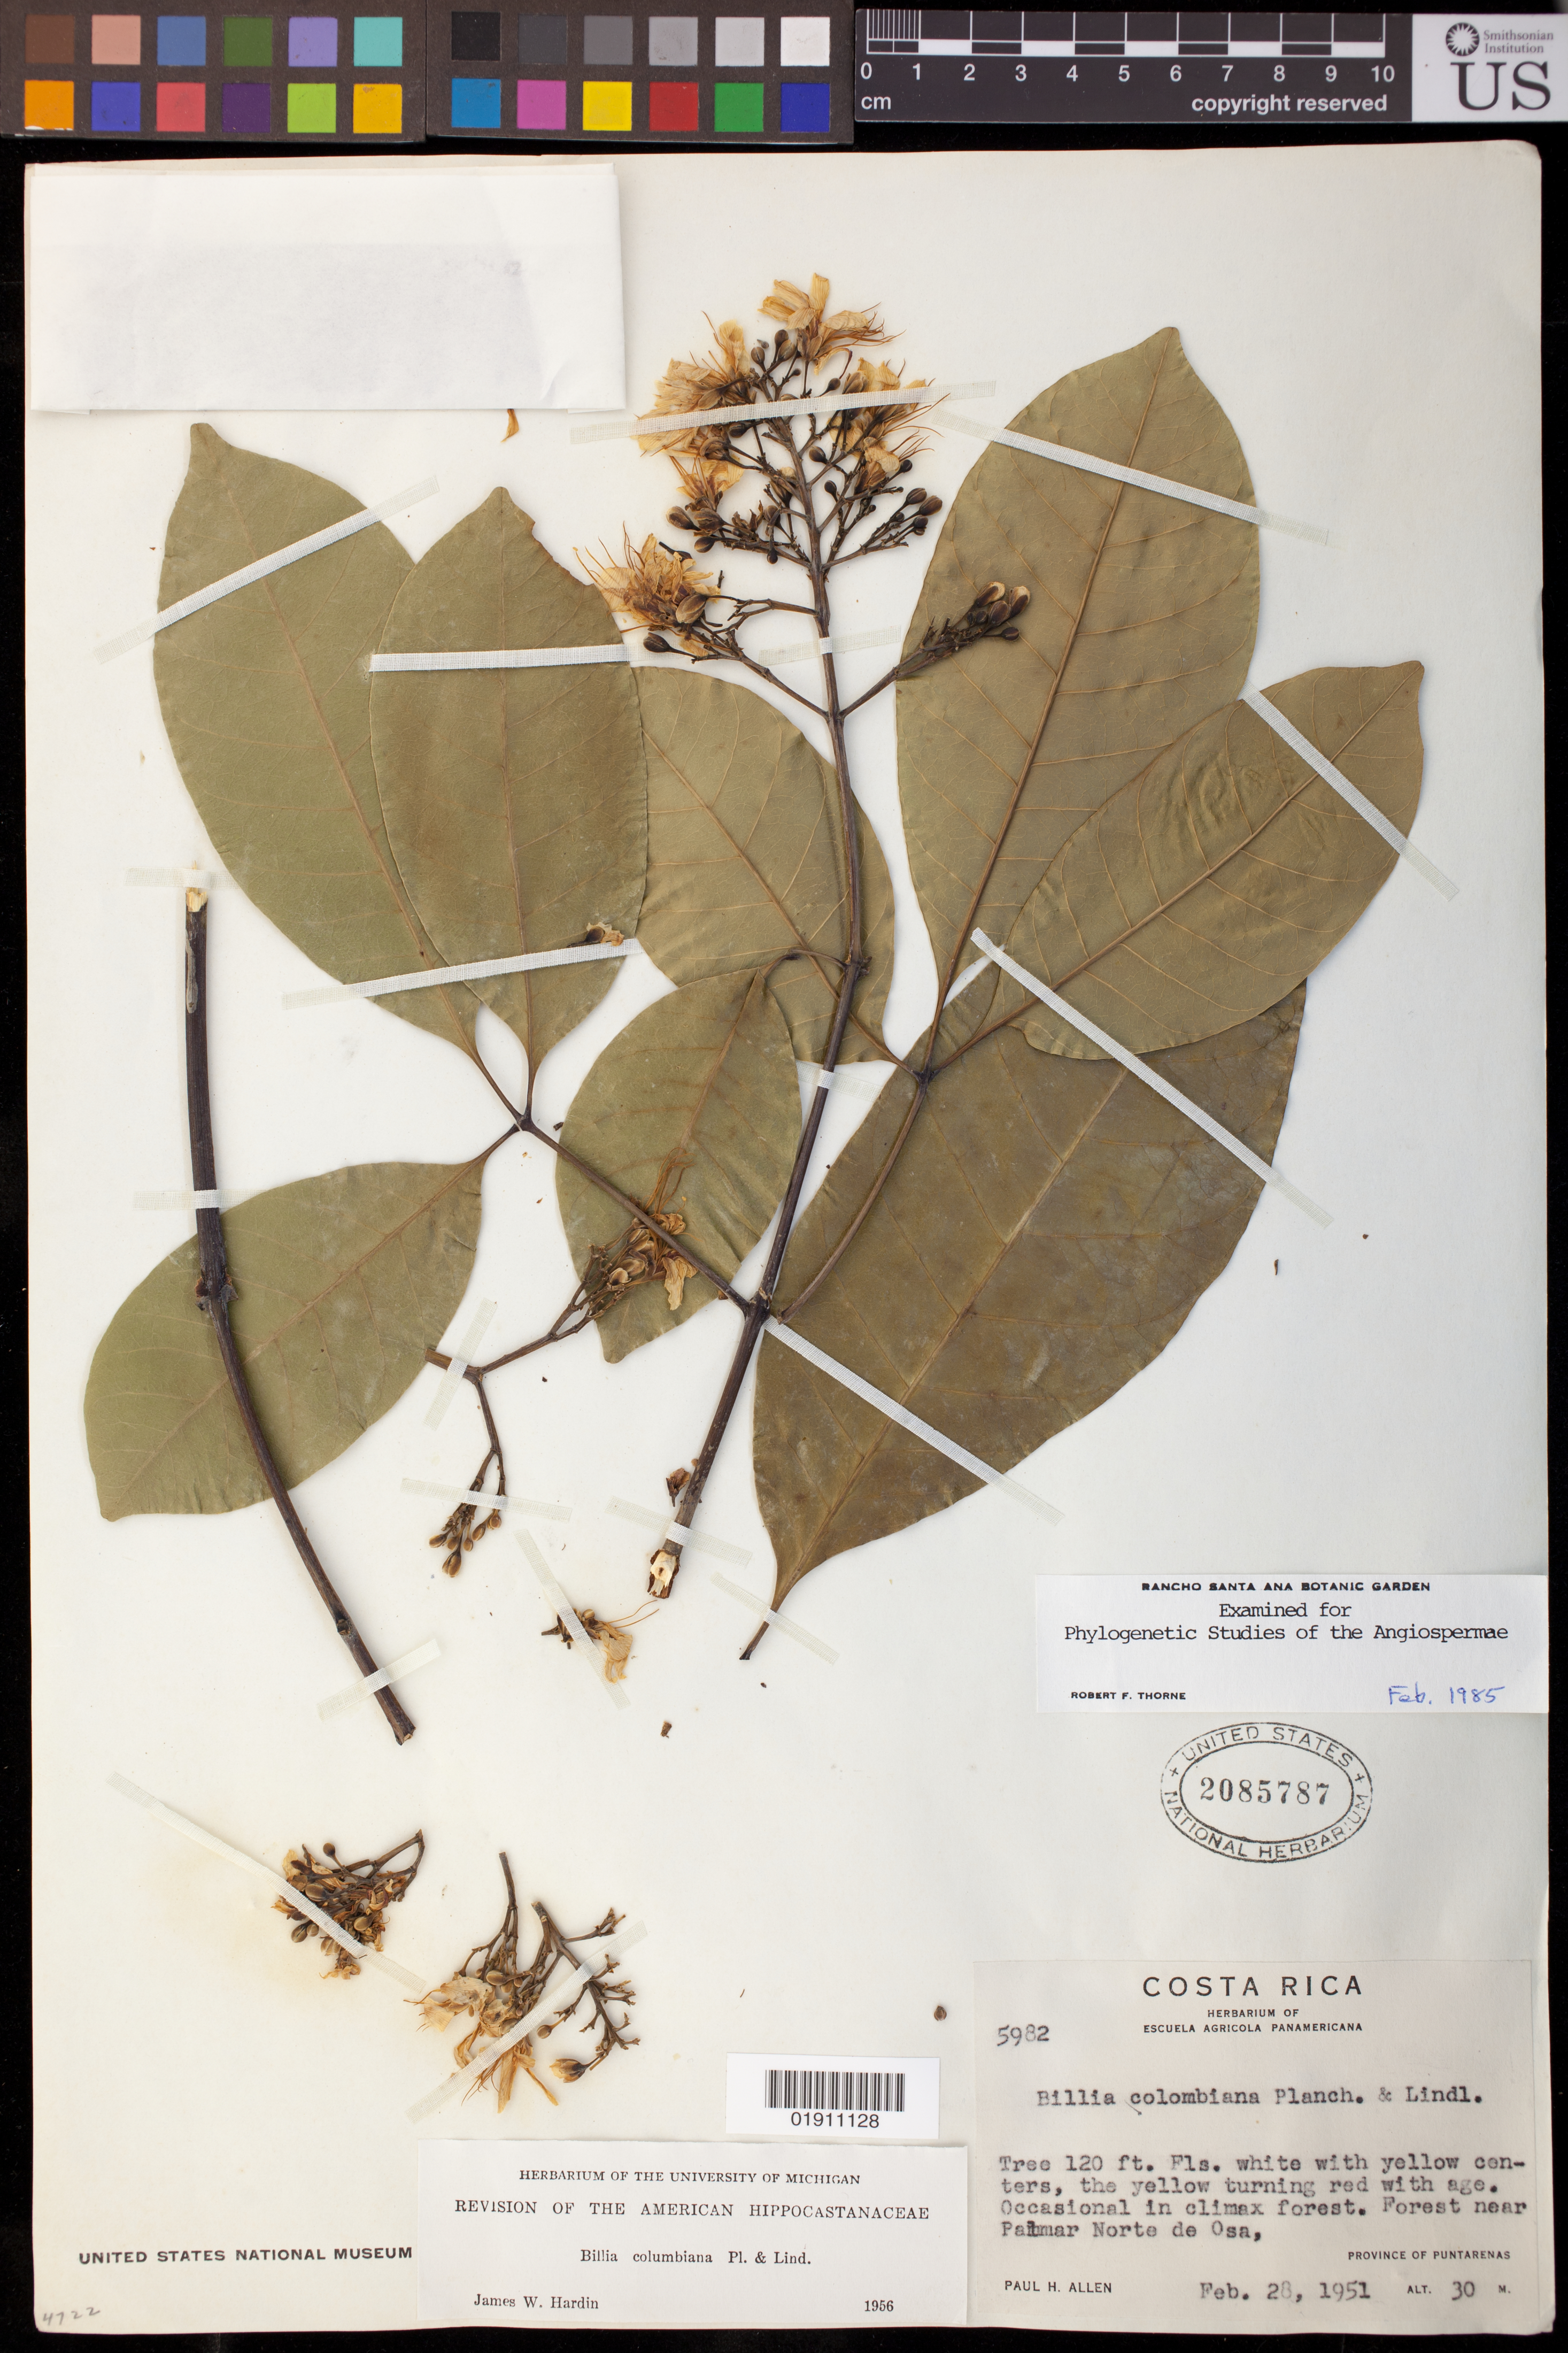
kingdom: Plantae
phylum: Tracheophyta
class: Magnoliopsida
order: Sapindales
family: Sapindaceae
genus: Billia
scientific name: Billia columbiana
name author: Planch. & Linden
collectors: P. H. Allen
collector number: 5982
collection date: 1951-02-28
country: Costa Rica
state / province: Puntarenas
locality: Forest near Palmar Norte de Osa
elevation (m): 30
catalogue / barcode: US 2085787